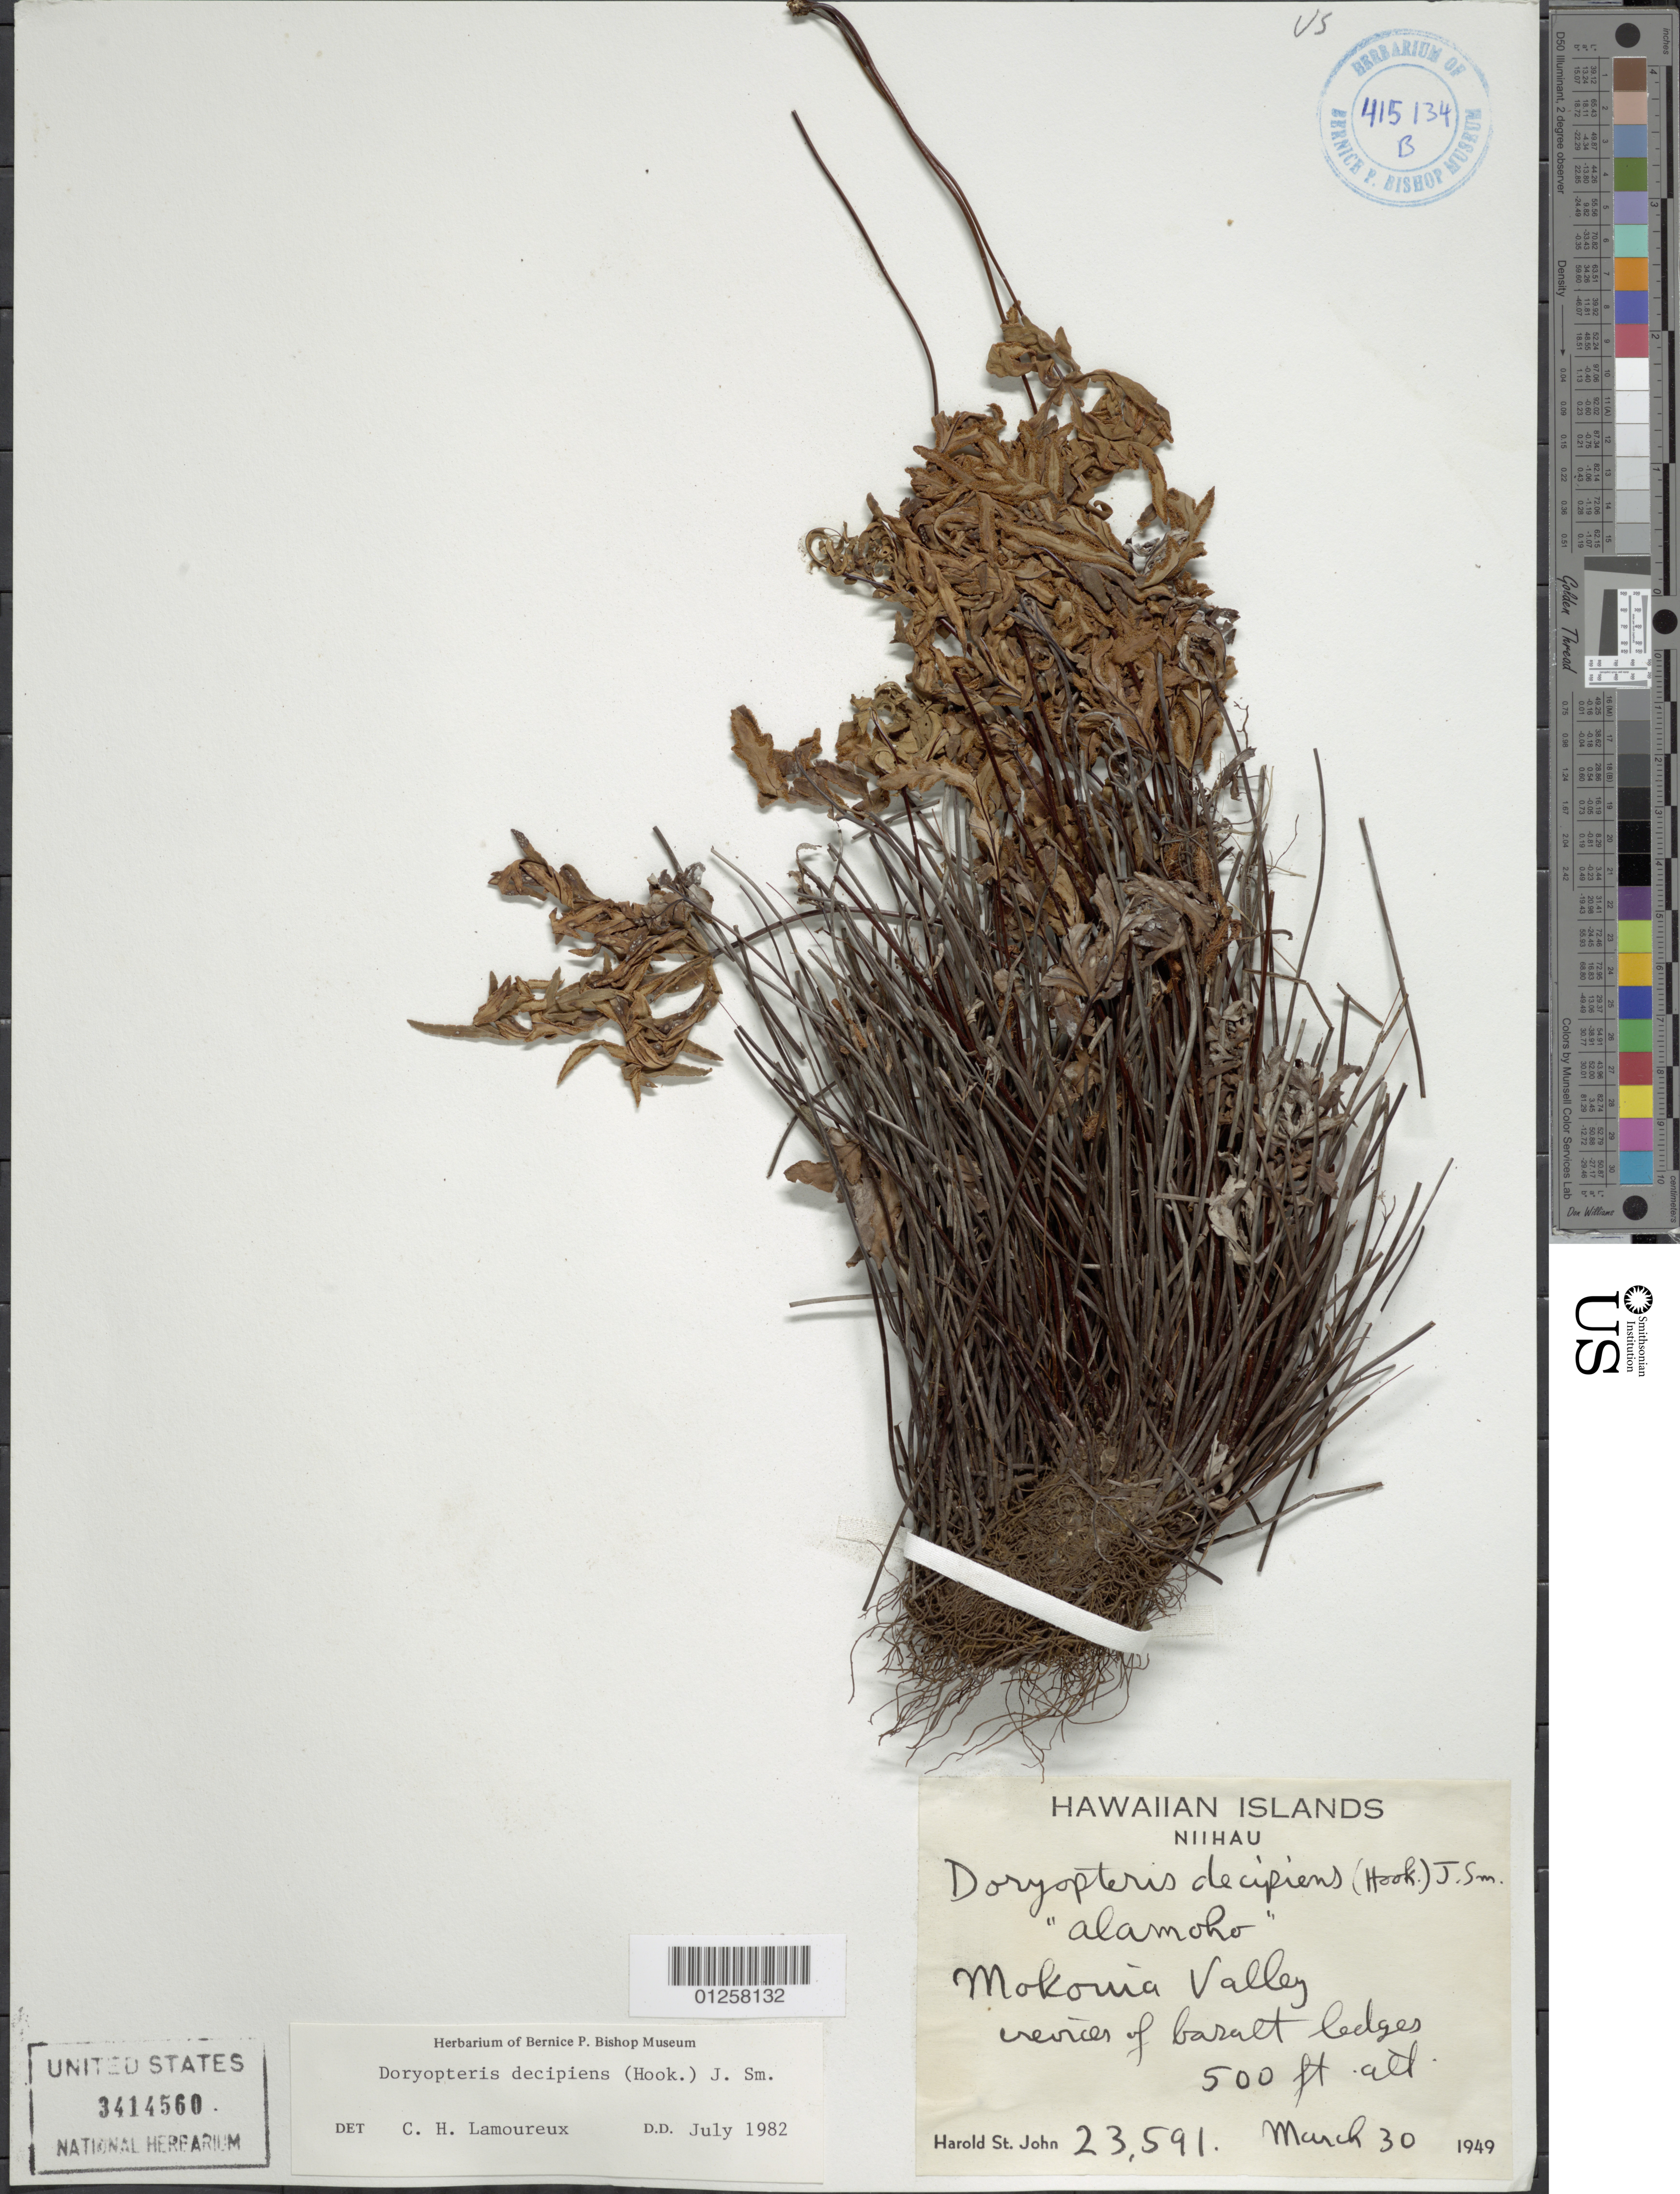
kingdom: Plantae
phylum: Tracheophyta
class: Polypodiopsida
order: Polypodiales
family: Pteridaceae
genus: Doryopteris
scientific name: Doryopteris decipiens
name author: (Hook.) J. Sm.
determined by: Lamoureux, C. H.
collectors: H. St. John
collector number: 23591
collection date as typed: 30 Mar 1949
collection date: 1949-03-30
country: United States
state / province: Hawaii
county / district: Kauai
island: Ni'ihau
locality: Mokouia Valley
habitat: Crevices of basalt ledges.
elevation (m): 152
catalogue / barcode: US 3414560